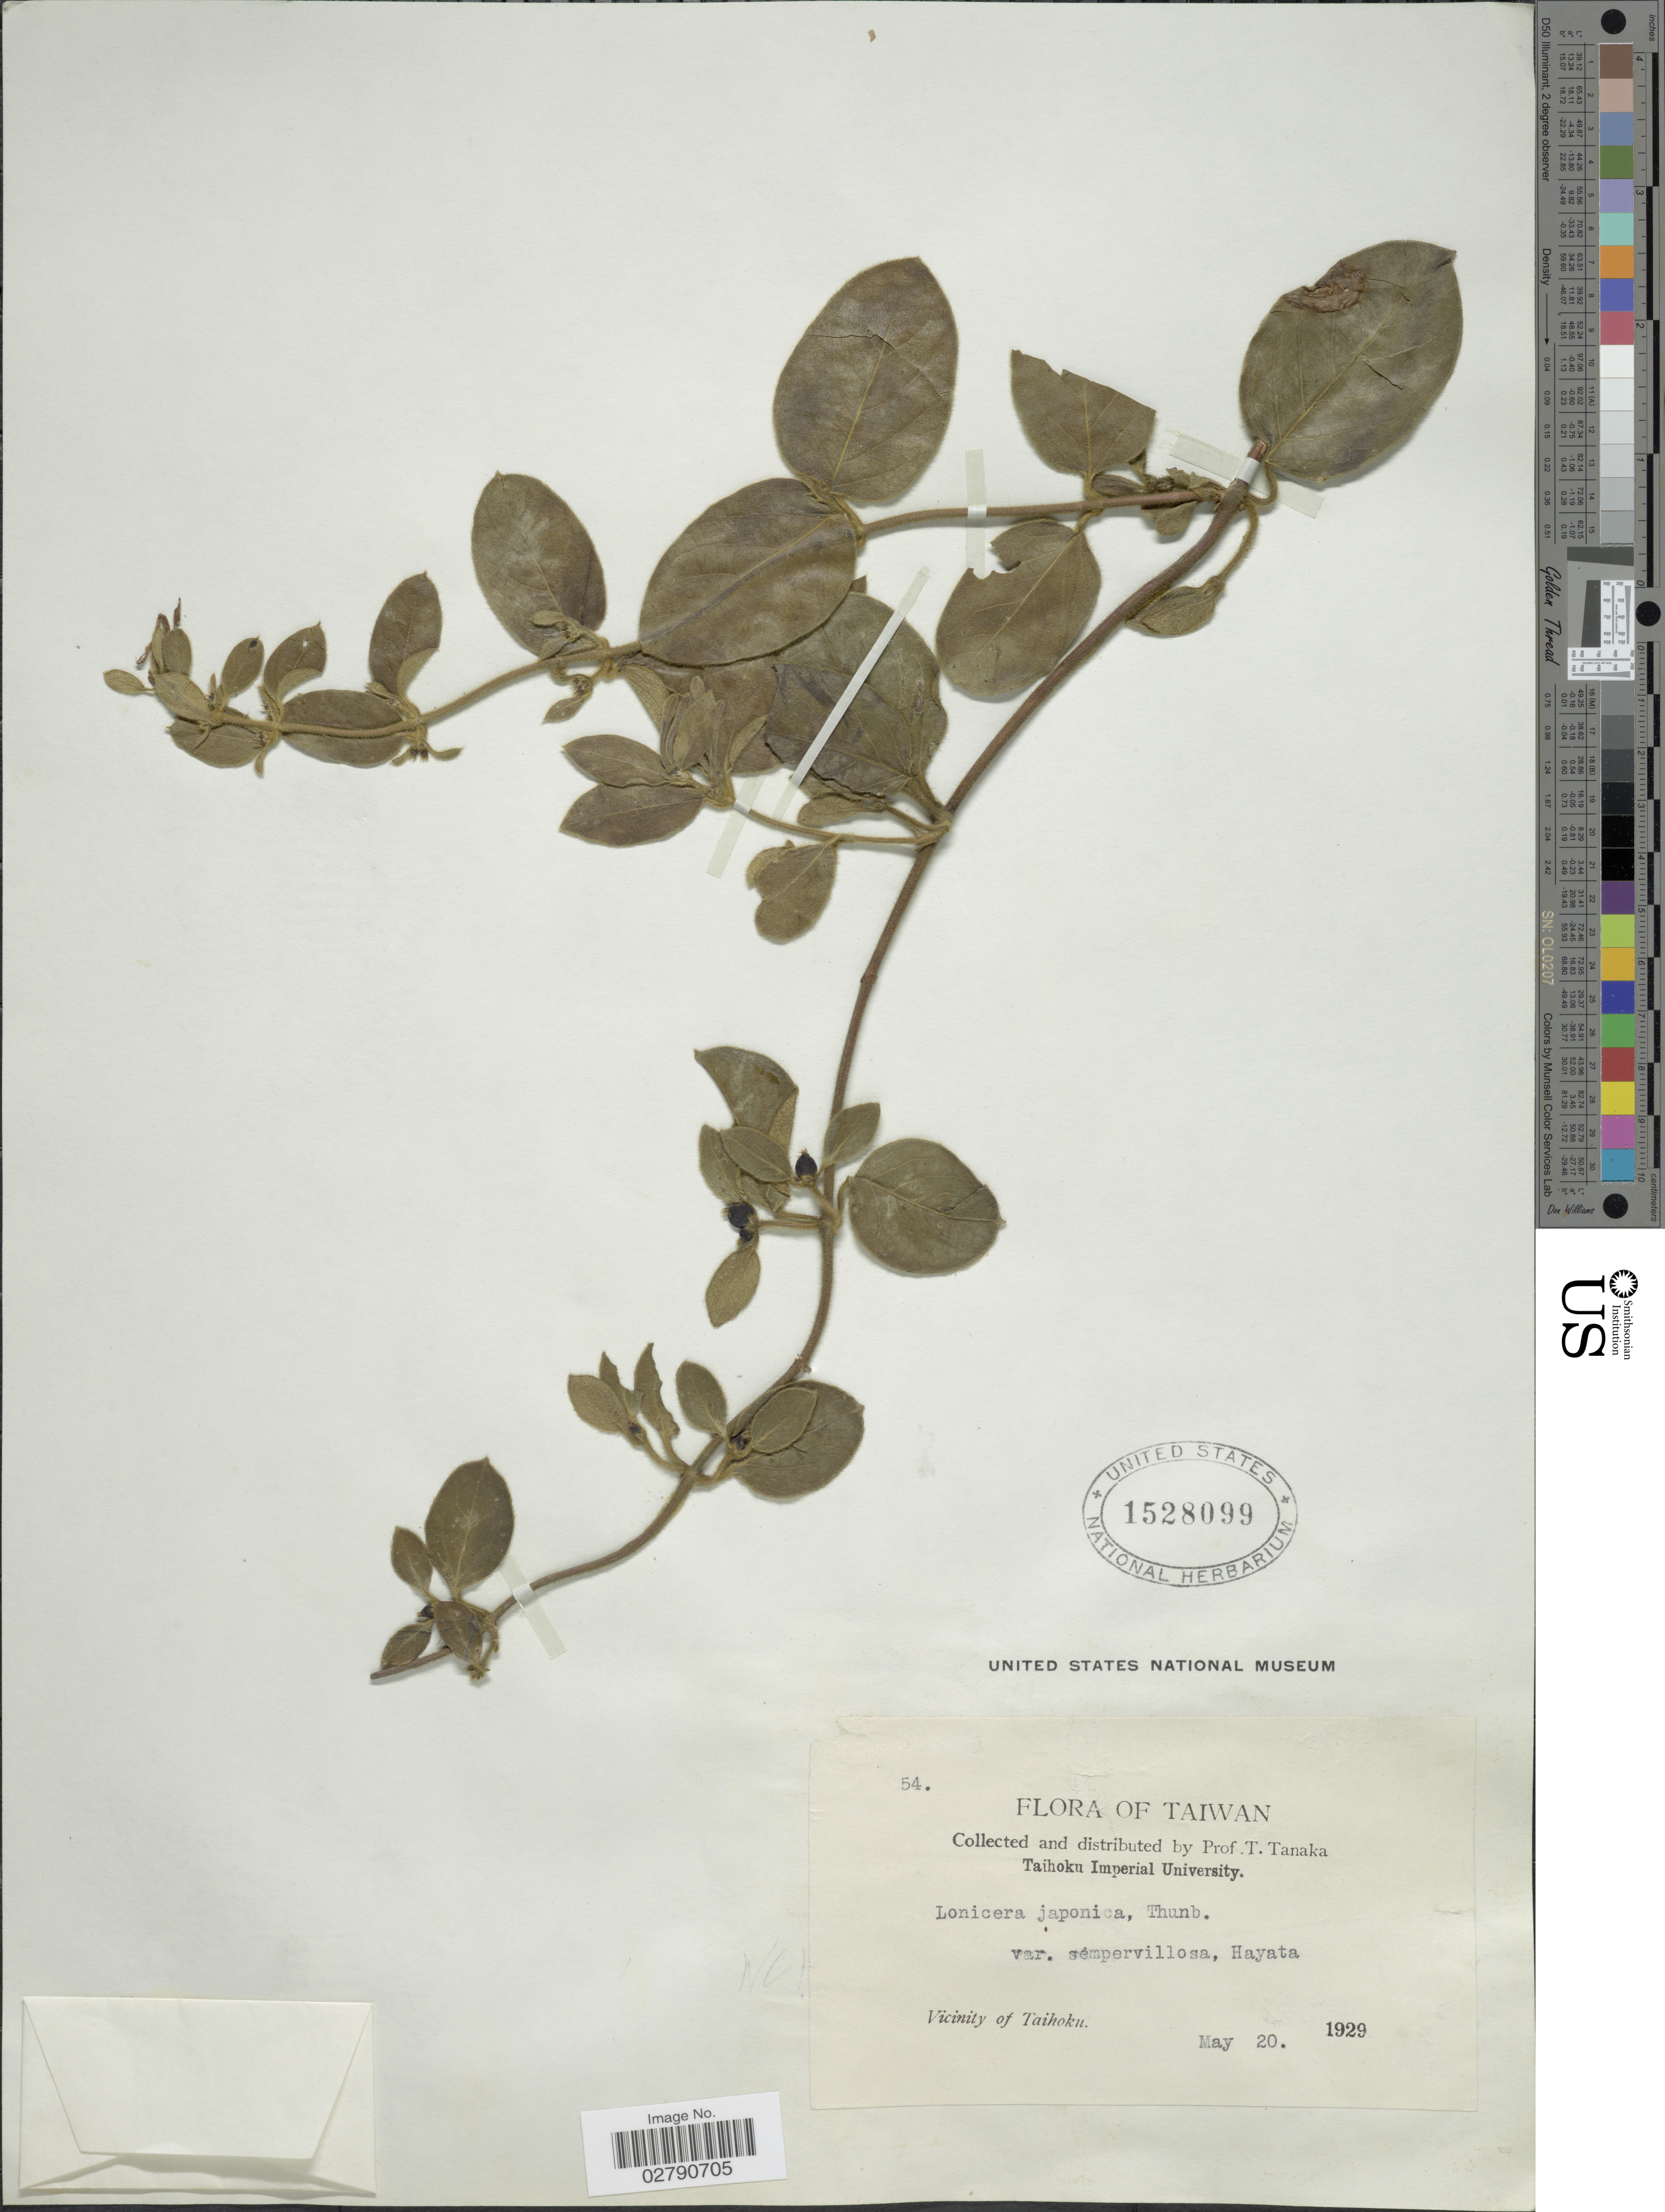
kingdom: Plantae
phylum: Tracheophyta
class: Magnoliopsida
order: Dipsacales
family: Caprifoliaceae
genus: Lonicera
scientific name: Lonicera japonica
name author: Thunb.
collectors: T. Tanaka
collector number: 54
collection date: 1929-05-20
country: Taiwan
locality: Vicinity of Taihoku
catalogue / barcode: US 1528099